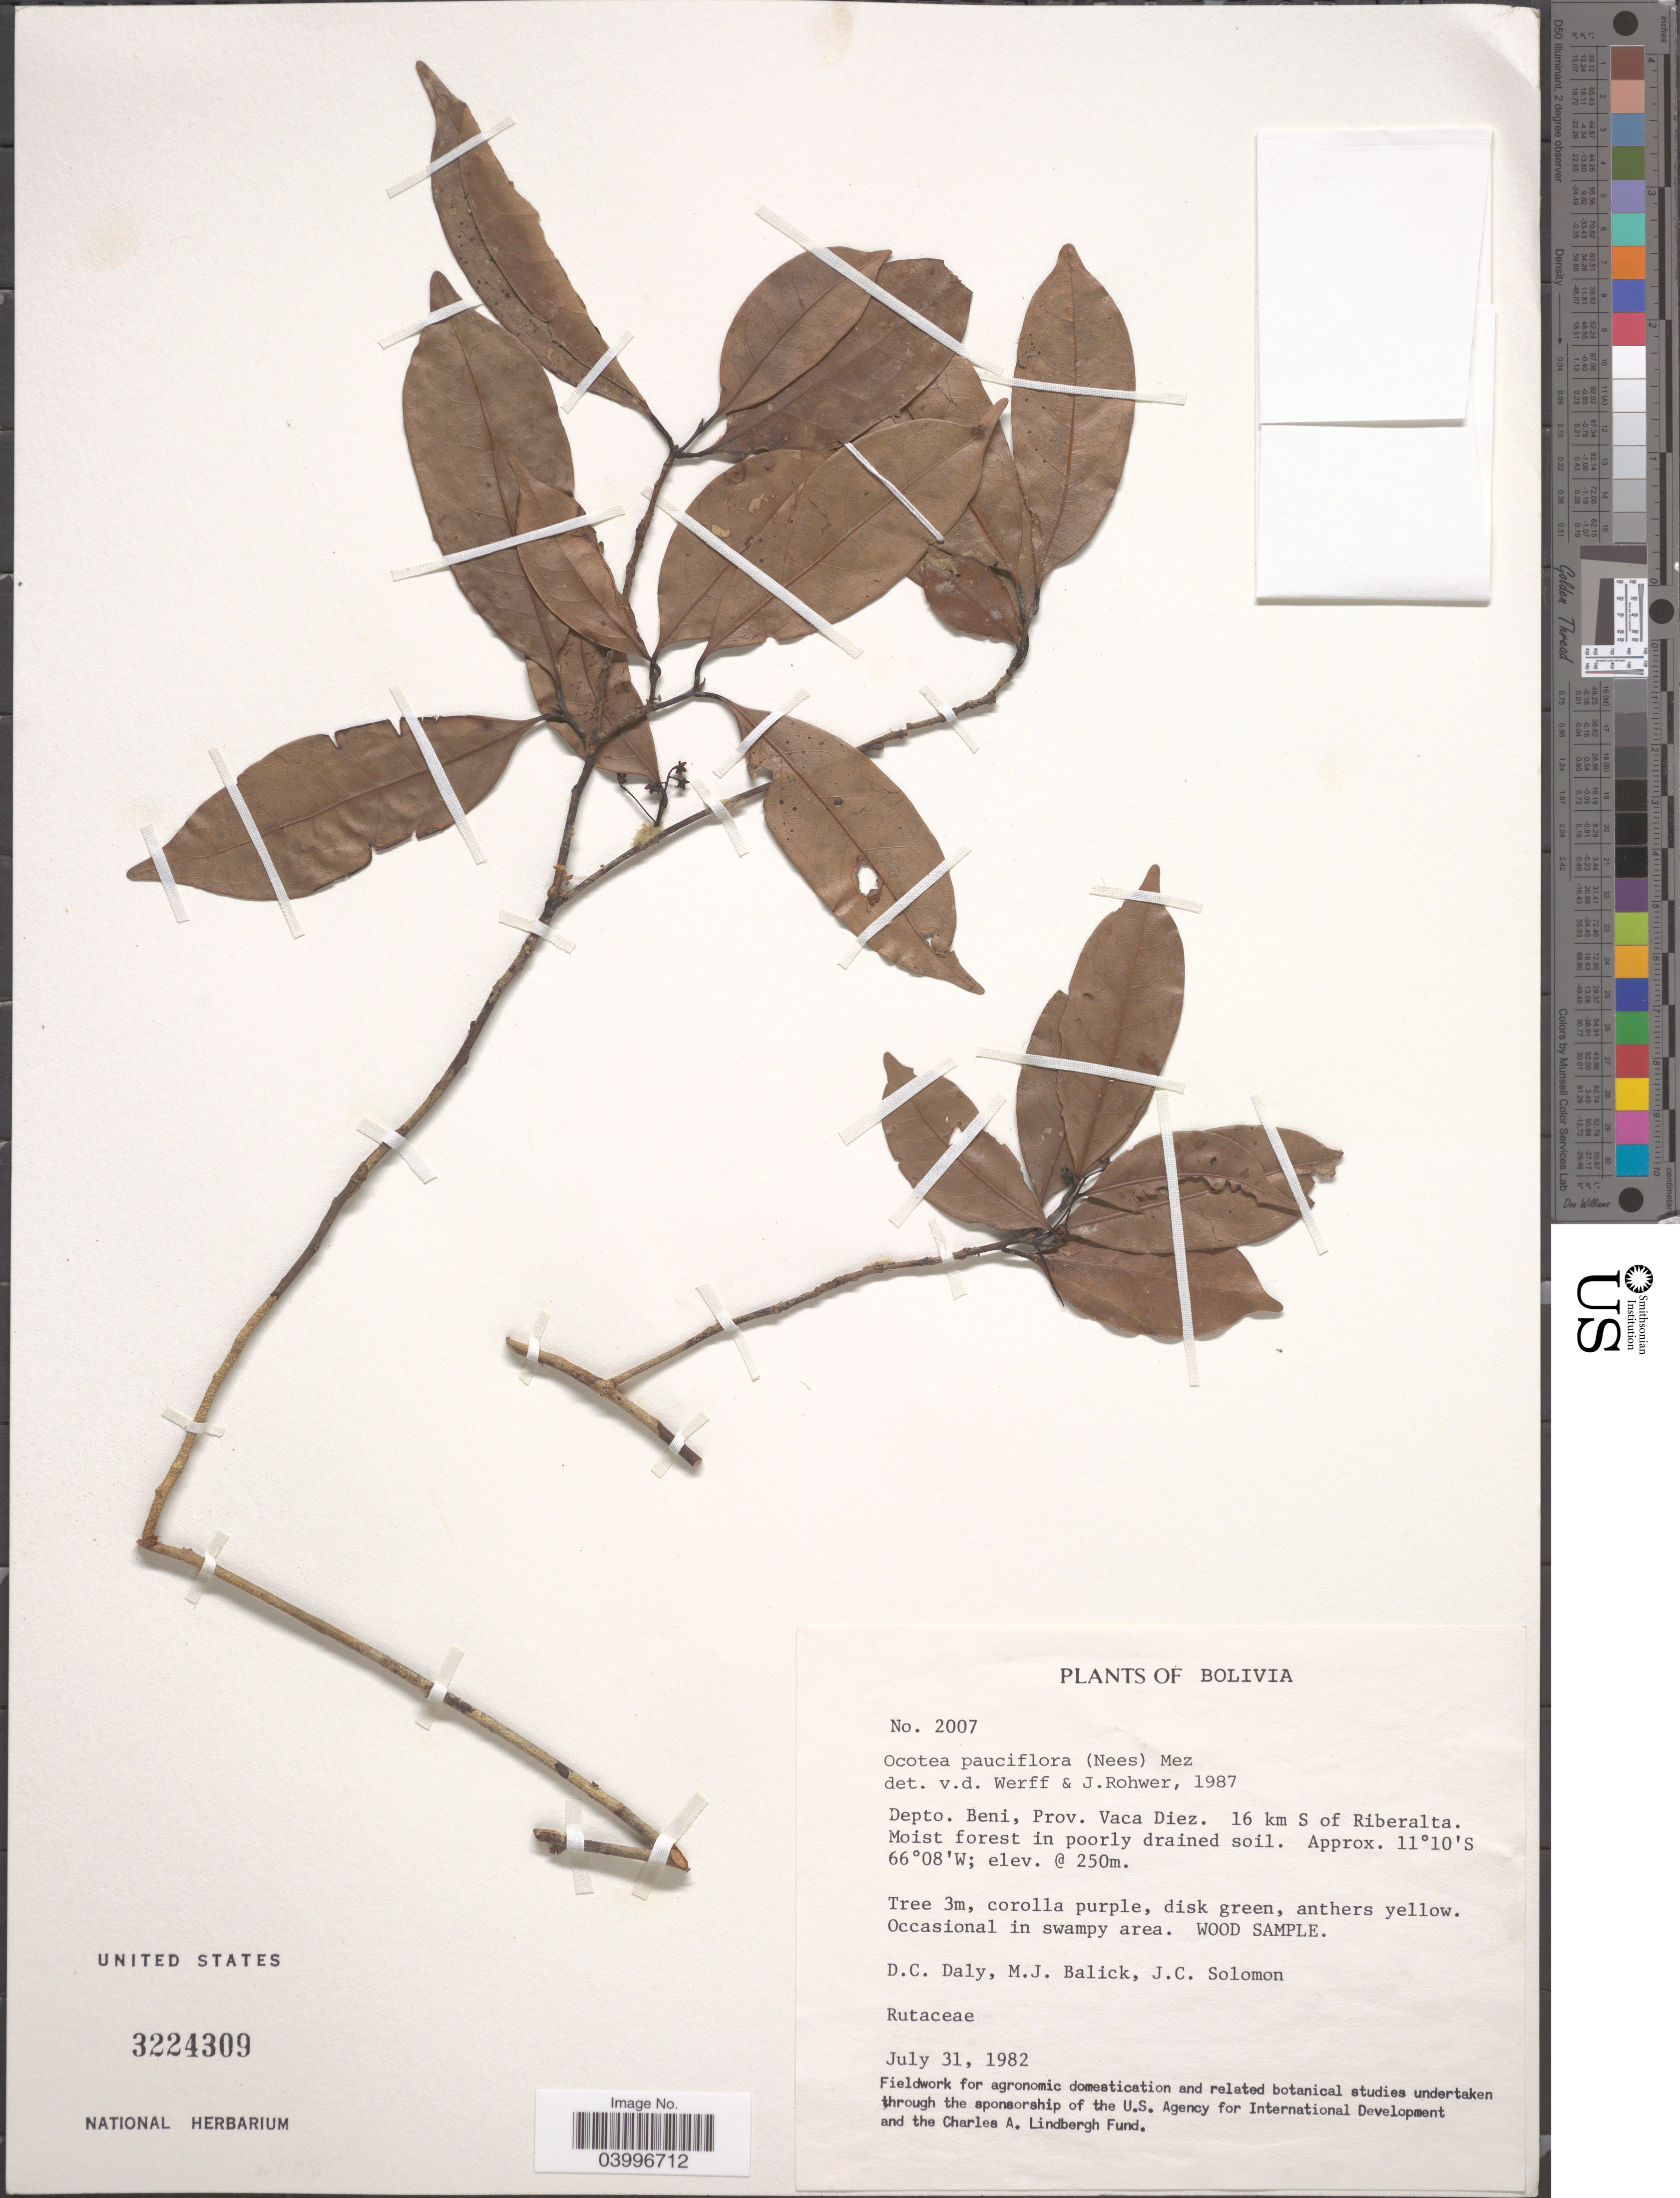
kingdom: Plantae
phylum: Tracheophyta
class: Magnoliopsida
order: Laurales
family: Lauraceae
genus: Ocotea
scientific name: Ocotea pauciflora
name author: (Nees) Mez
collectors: D. C. Daly, M. J. Balick & J. C. Solomon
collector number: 2007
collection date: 1982-07-31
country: Bolivia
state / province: Beni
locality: Depto. Beni, Prov. Vaca Diez. 16 km S of Riberalta.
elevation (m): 250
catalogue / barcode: US 3224309